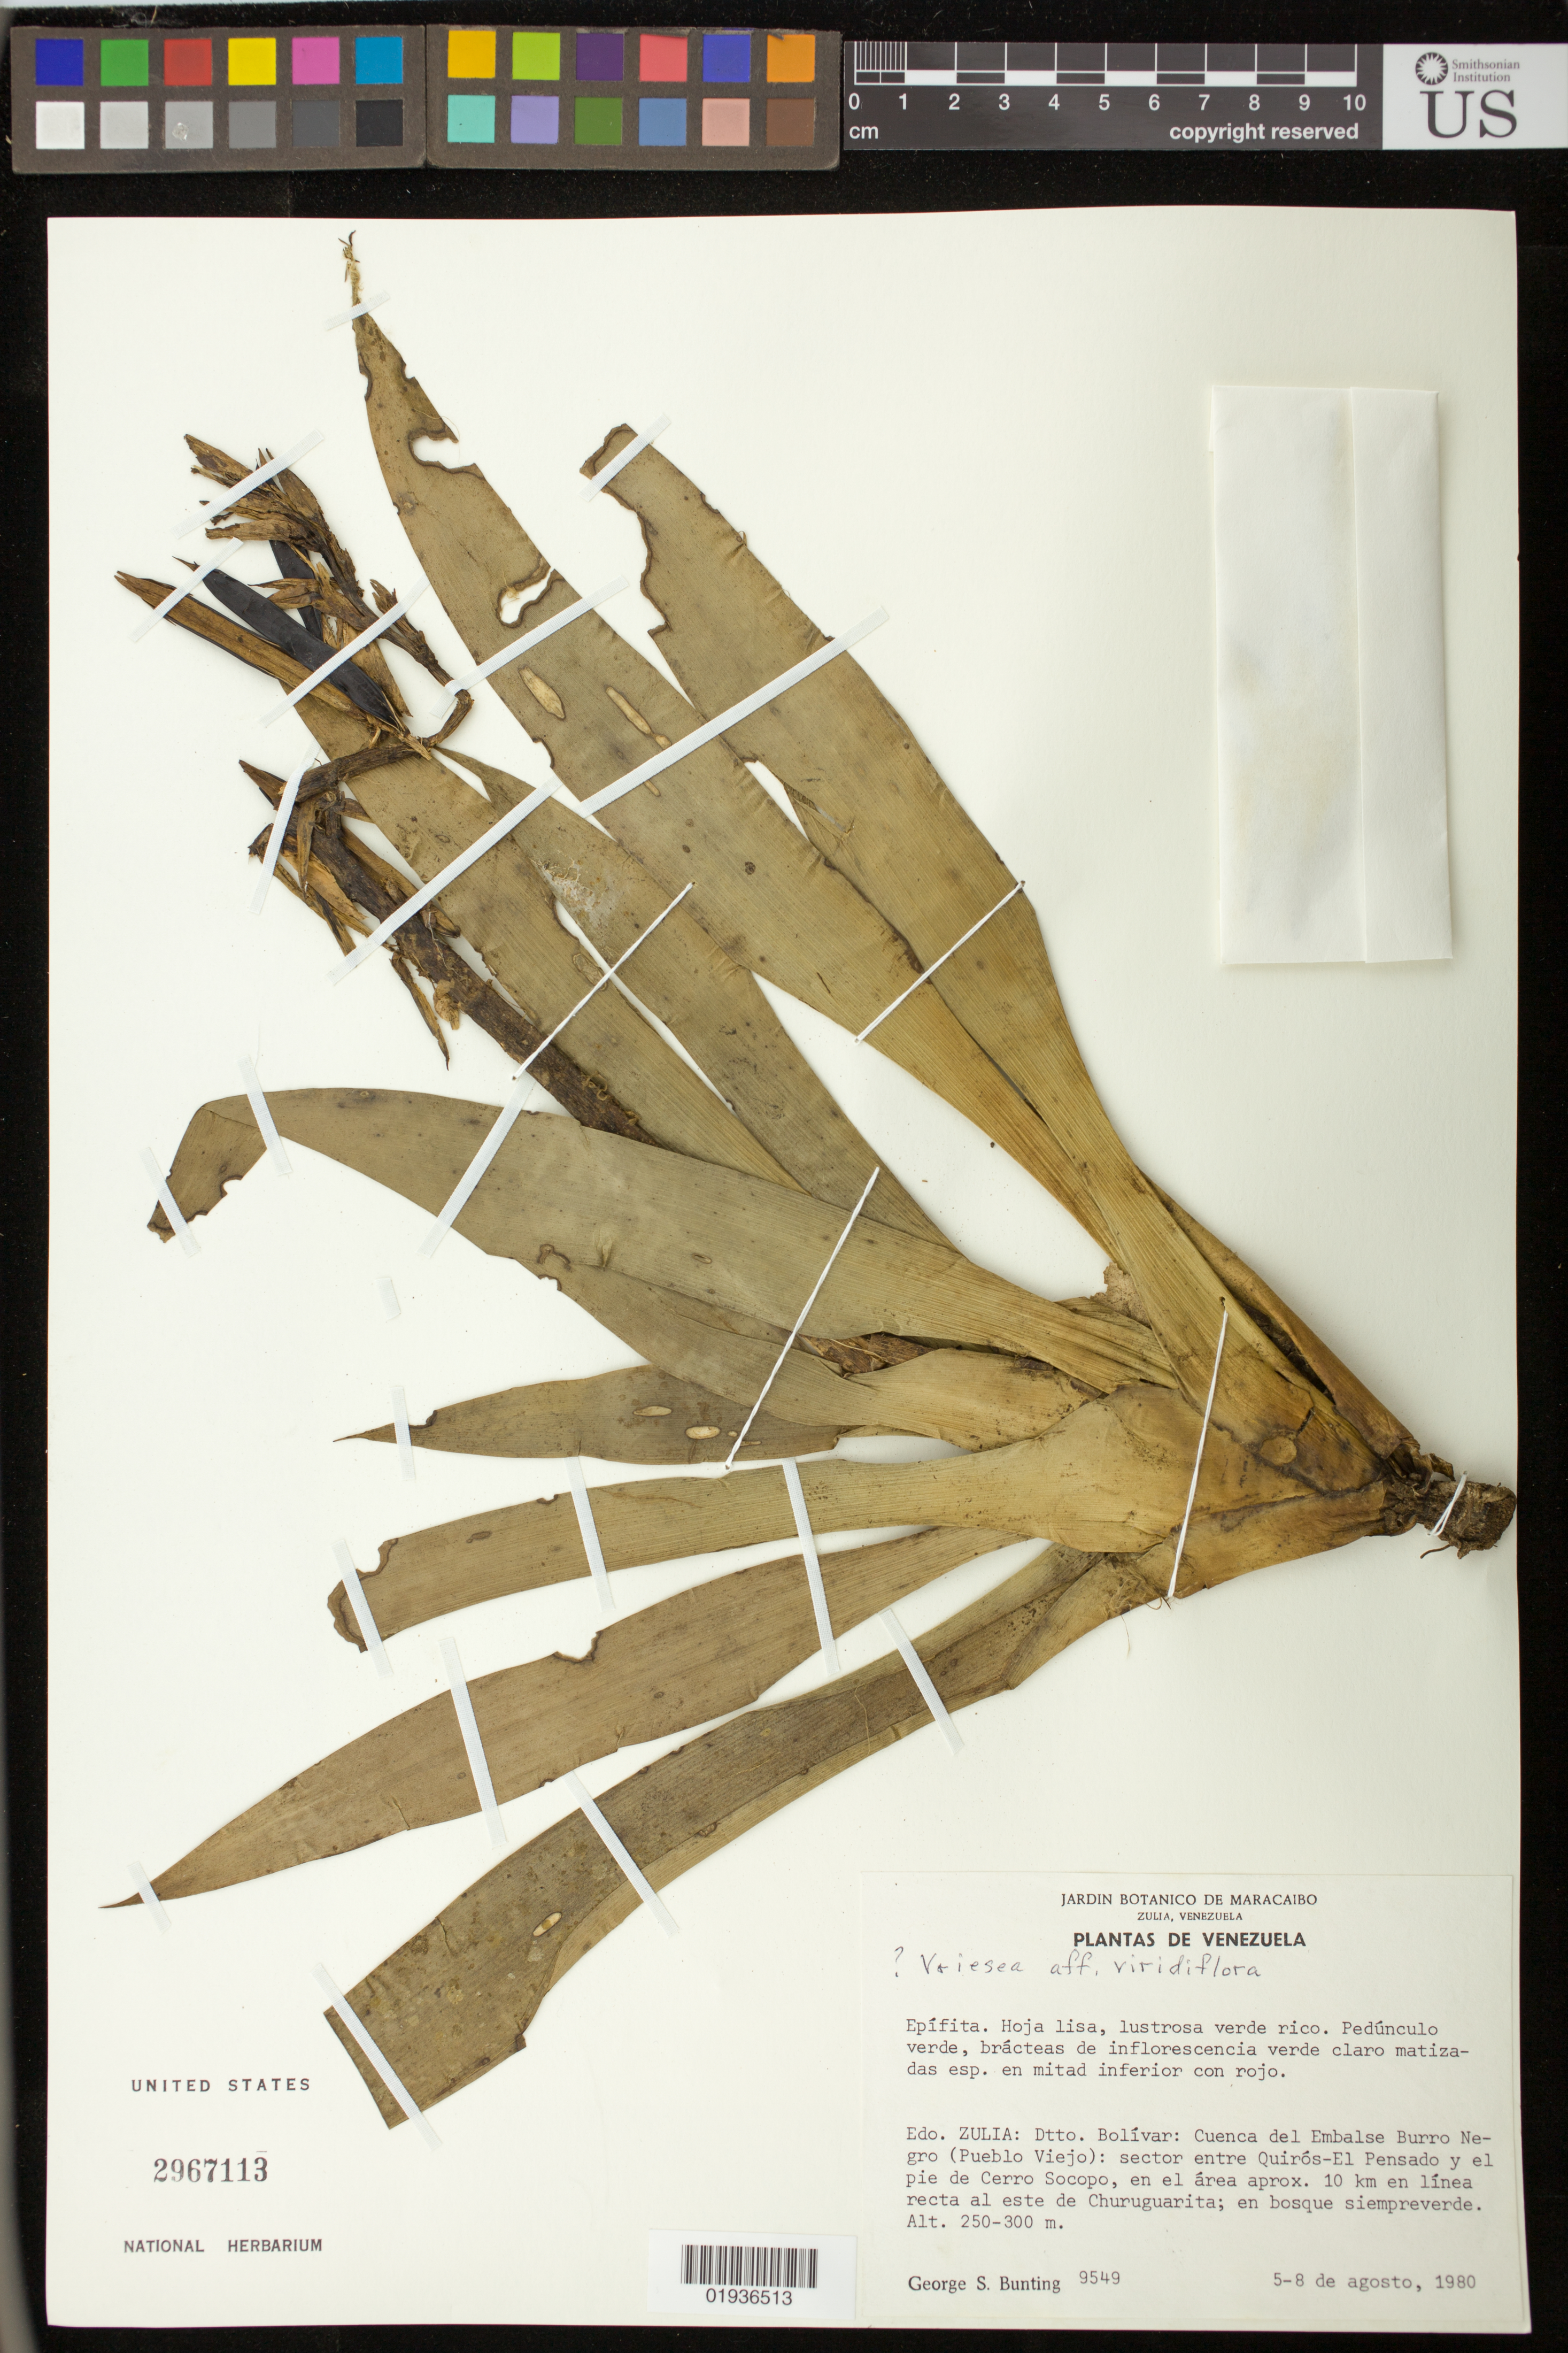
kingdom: Plantae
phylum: Tracheophyta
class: Liliopsida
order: Poales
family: Bromeliaceae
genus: Vriesea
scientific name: Vriesea sp.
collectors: G. S. Bunting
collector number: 9549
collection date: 1980-08-05/1980-08-08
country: Venezuela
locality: Edo. Zulia: Dtto. Bolívar: Cuenca del Embalse Burro Negro (Pueblo Viejo): sector entre Quirós-El Pensado y el pie de Cerro Socopo, en el área aprox. 10km en línea recta al este de Churuguarita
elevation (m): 250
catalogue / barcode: US 2967113